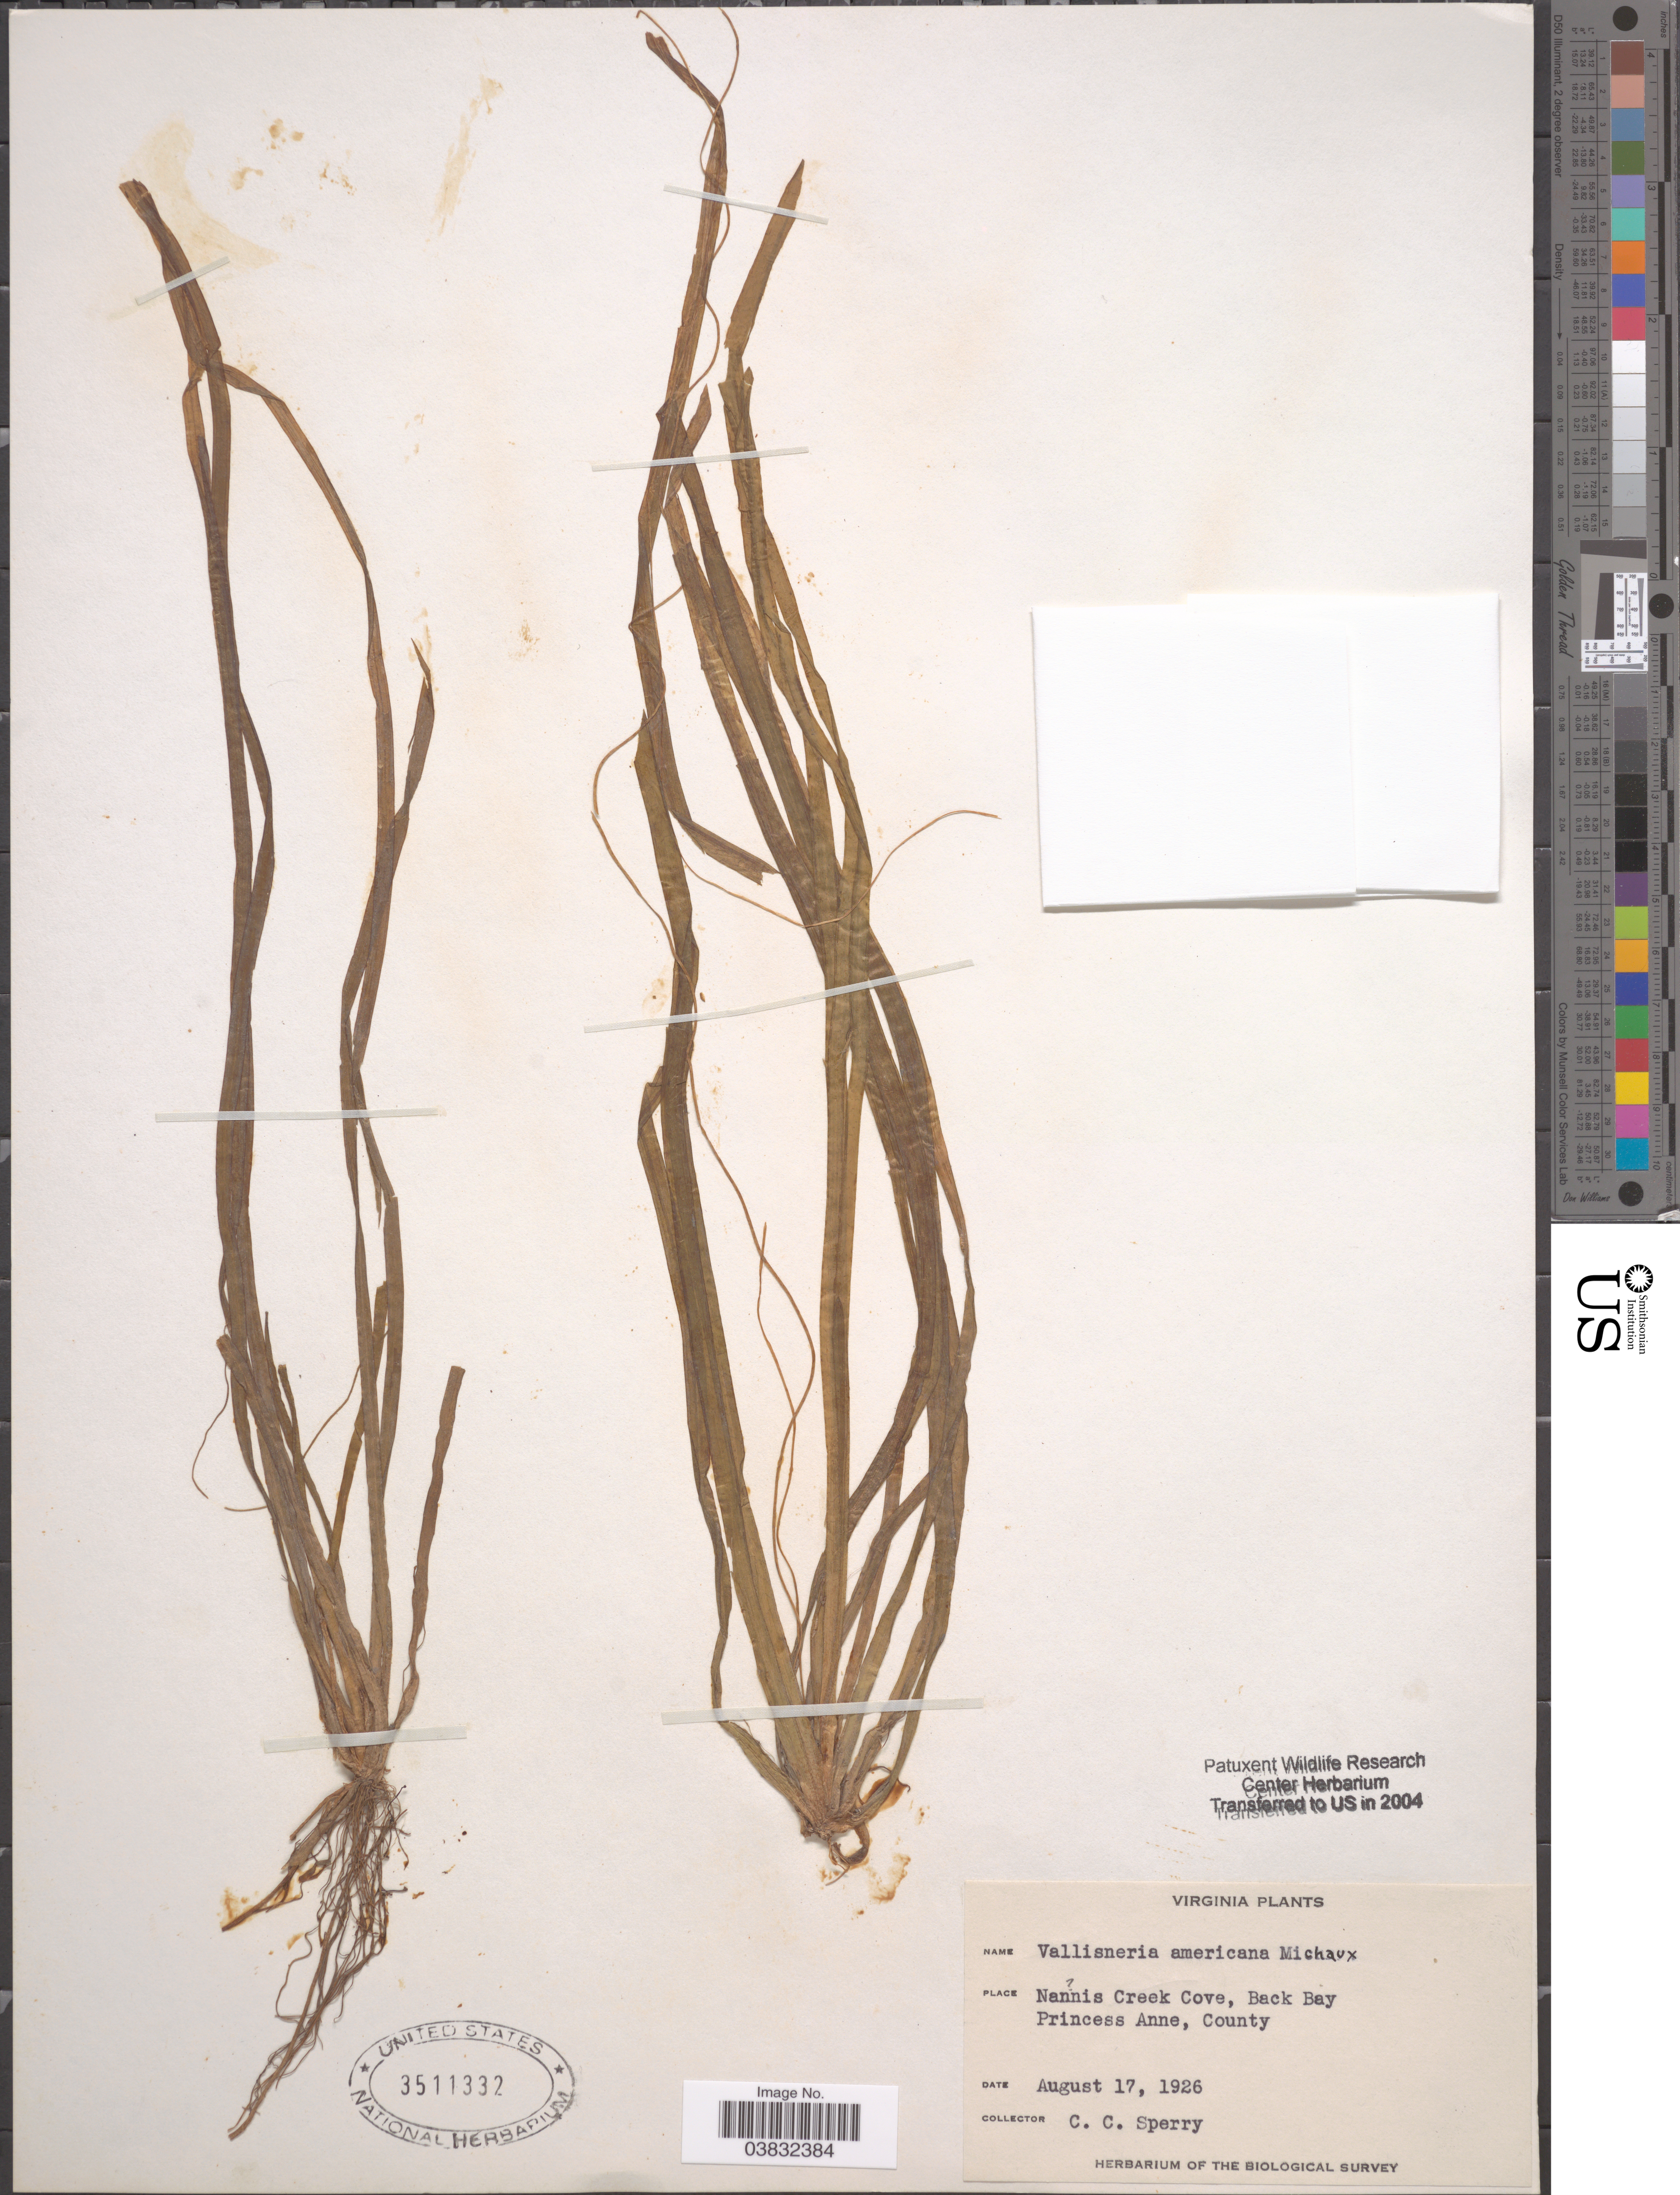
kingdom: Plantae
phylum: Tracheophyta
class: Liliopsida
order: Alismatales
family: Hydrocharitaceae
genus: Vallisneria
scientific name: Vallisneria americana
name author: Michx.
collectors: C. C. Sperry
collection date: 1926-08-17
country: United States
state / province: Virginia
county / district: City of Virginia Beach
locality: Nannis Creek Cove, Back Bay Princess Anne, County.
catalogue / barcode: US 3511332